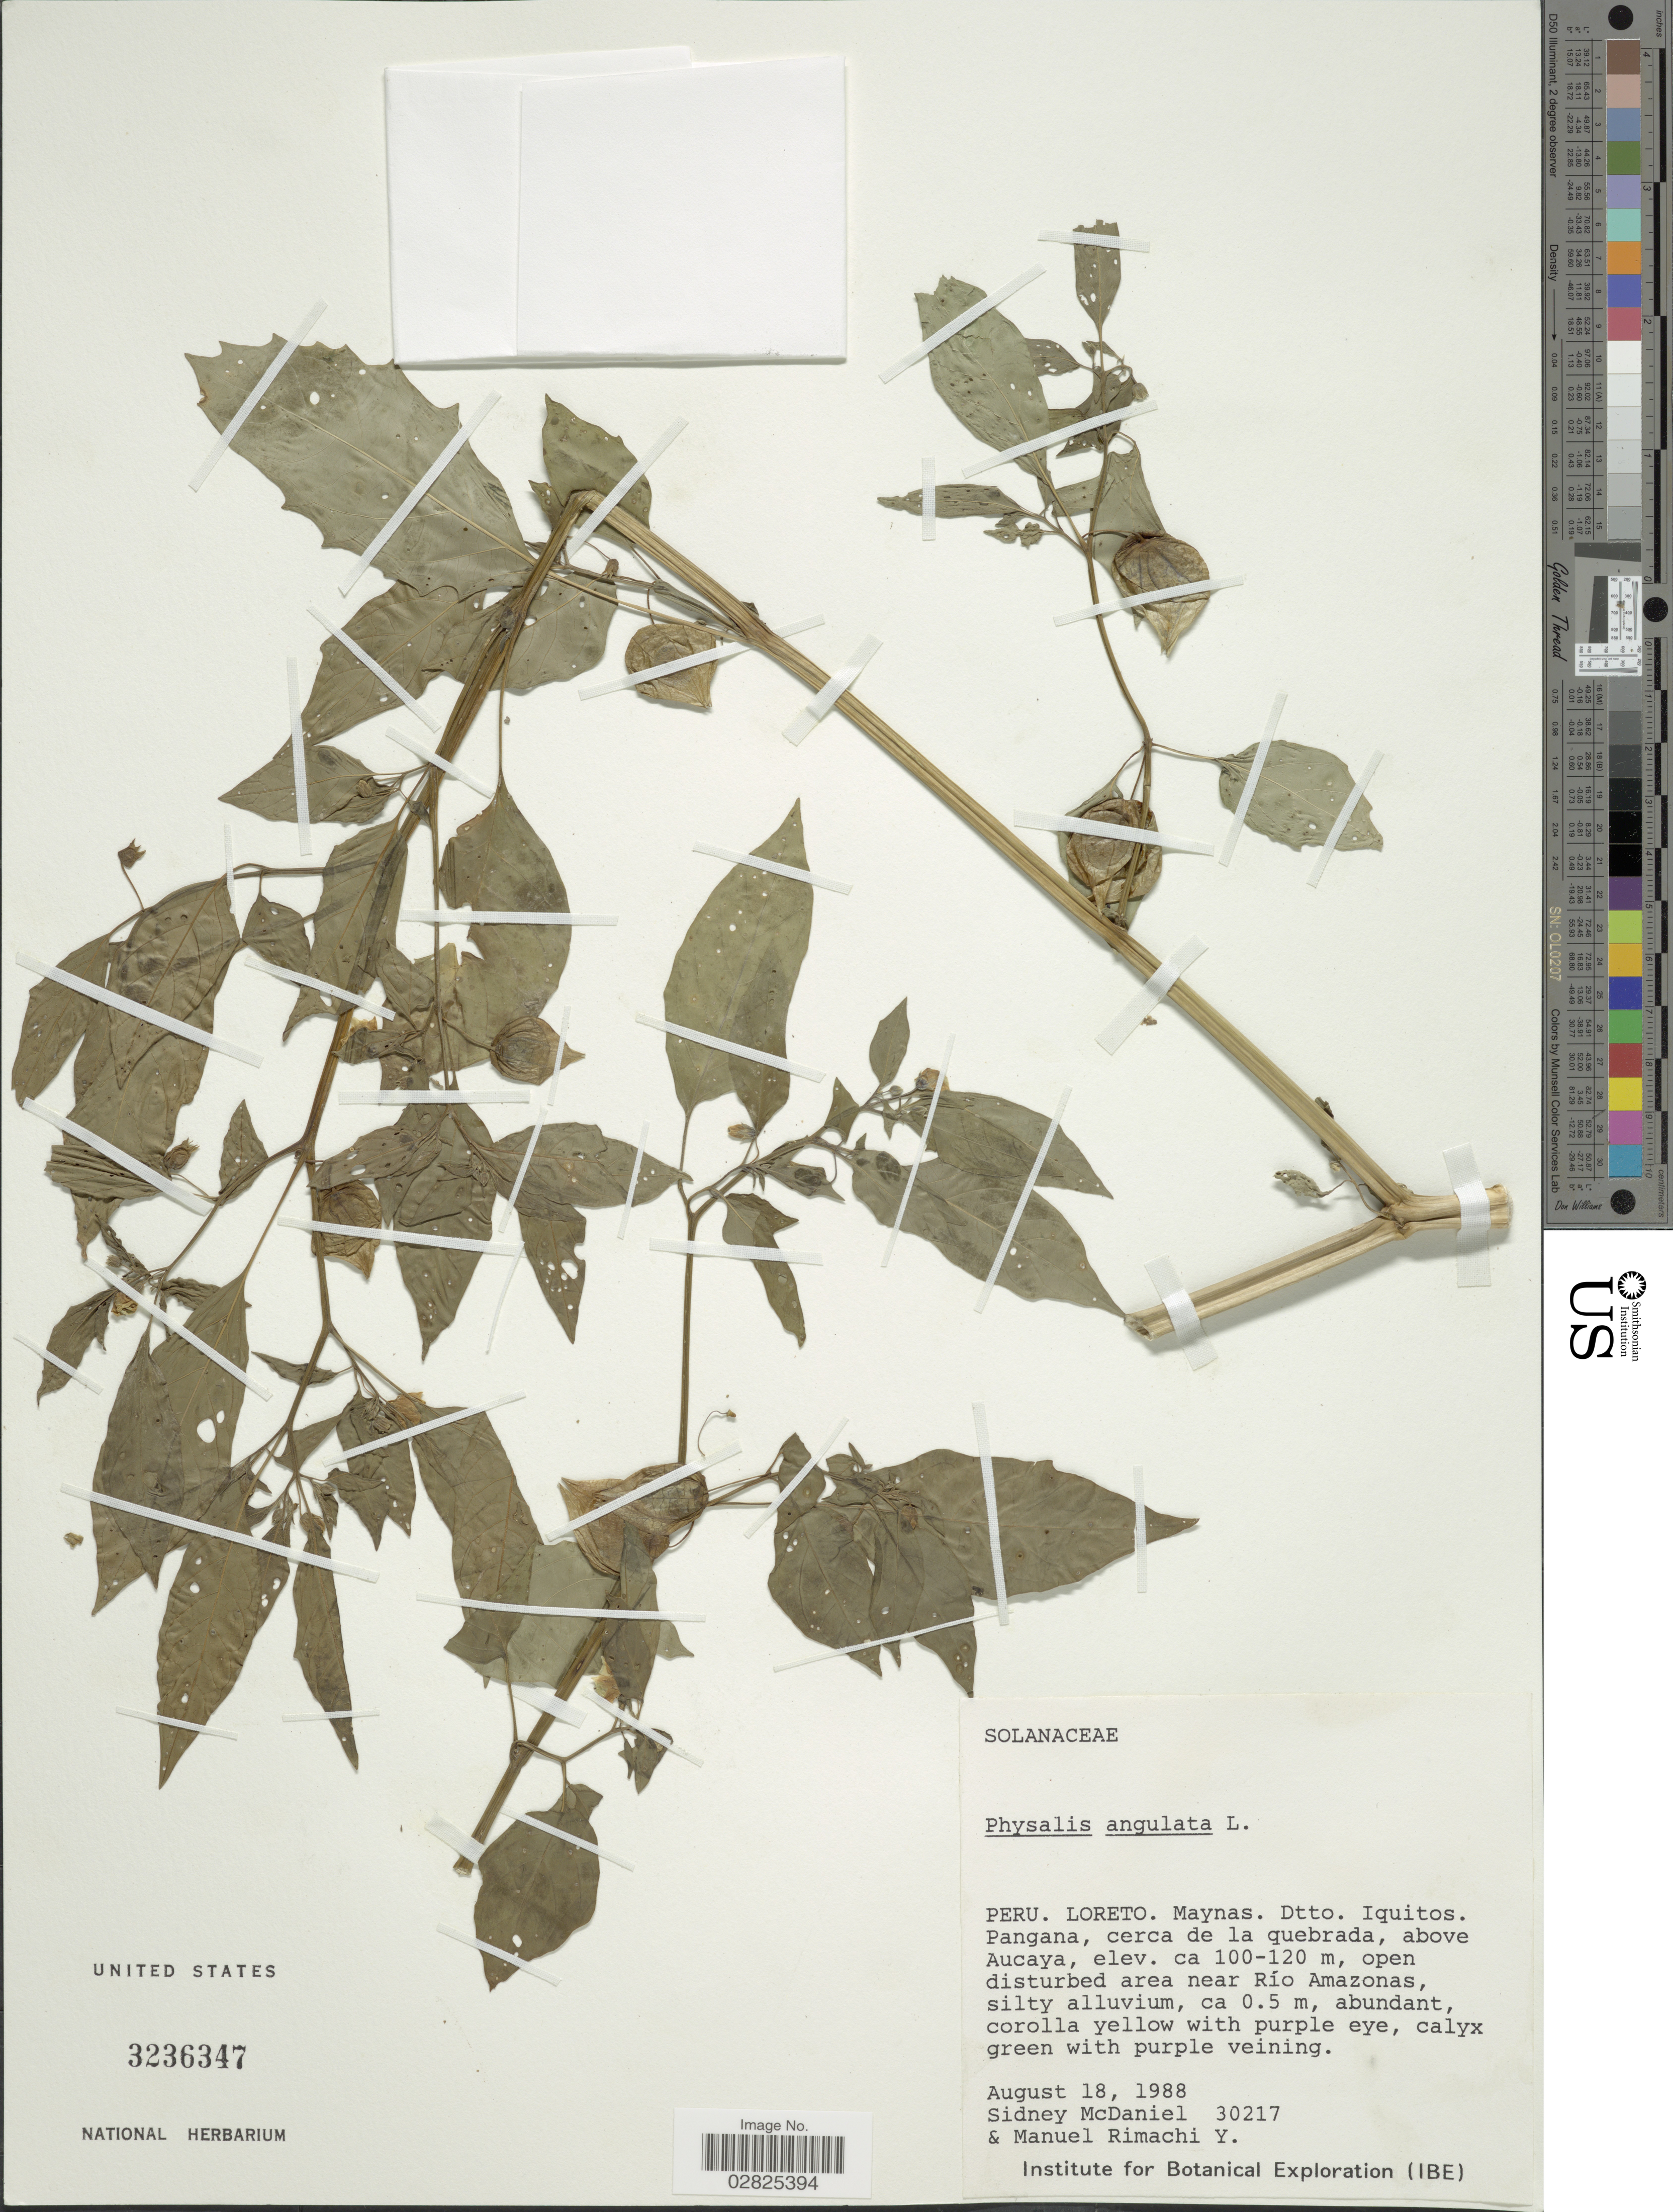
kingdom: Plantae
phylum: Tracheophyta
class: Magnoliopsida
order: Solanales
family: Solanaceae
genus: Physalis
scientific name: Physalis angulata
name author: L.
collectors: S. McDaniel & M. Rimachi Y.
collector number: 30217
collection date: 1988-08-18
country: Peru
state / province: Loreto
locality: Maynas. Dtto. Iquitos. Pangana, cerca de la quebrada, above Aucaya, open disturbed area near Río Amazonas.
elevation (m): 100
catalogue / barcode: US 3236347